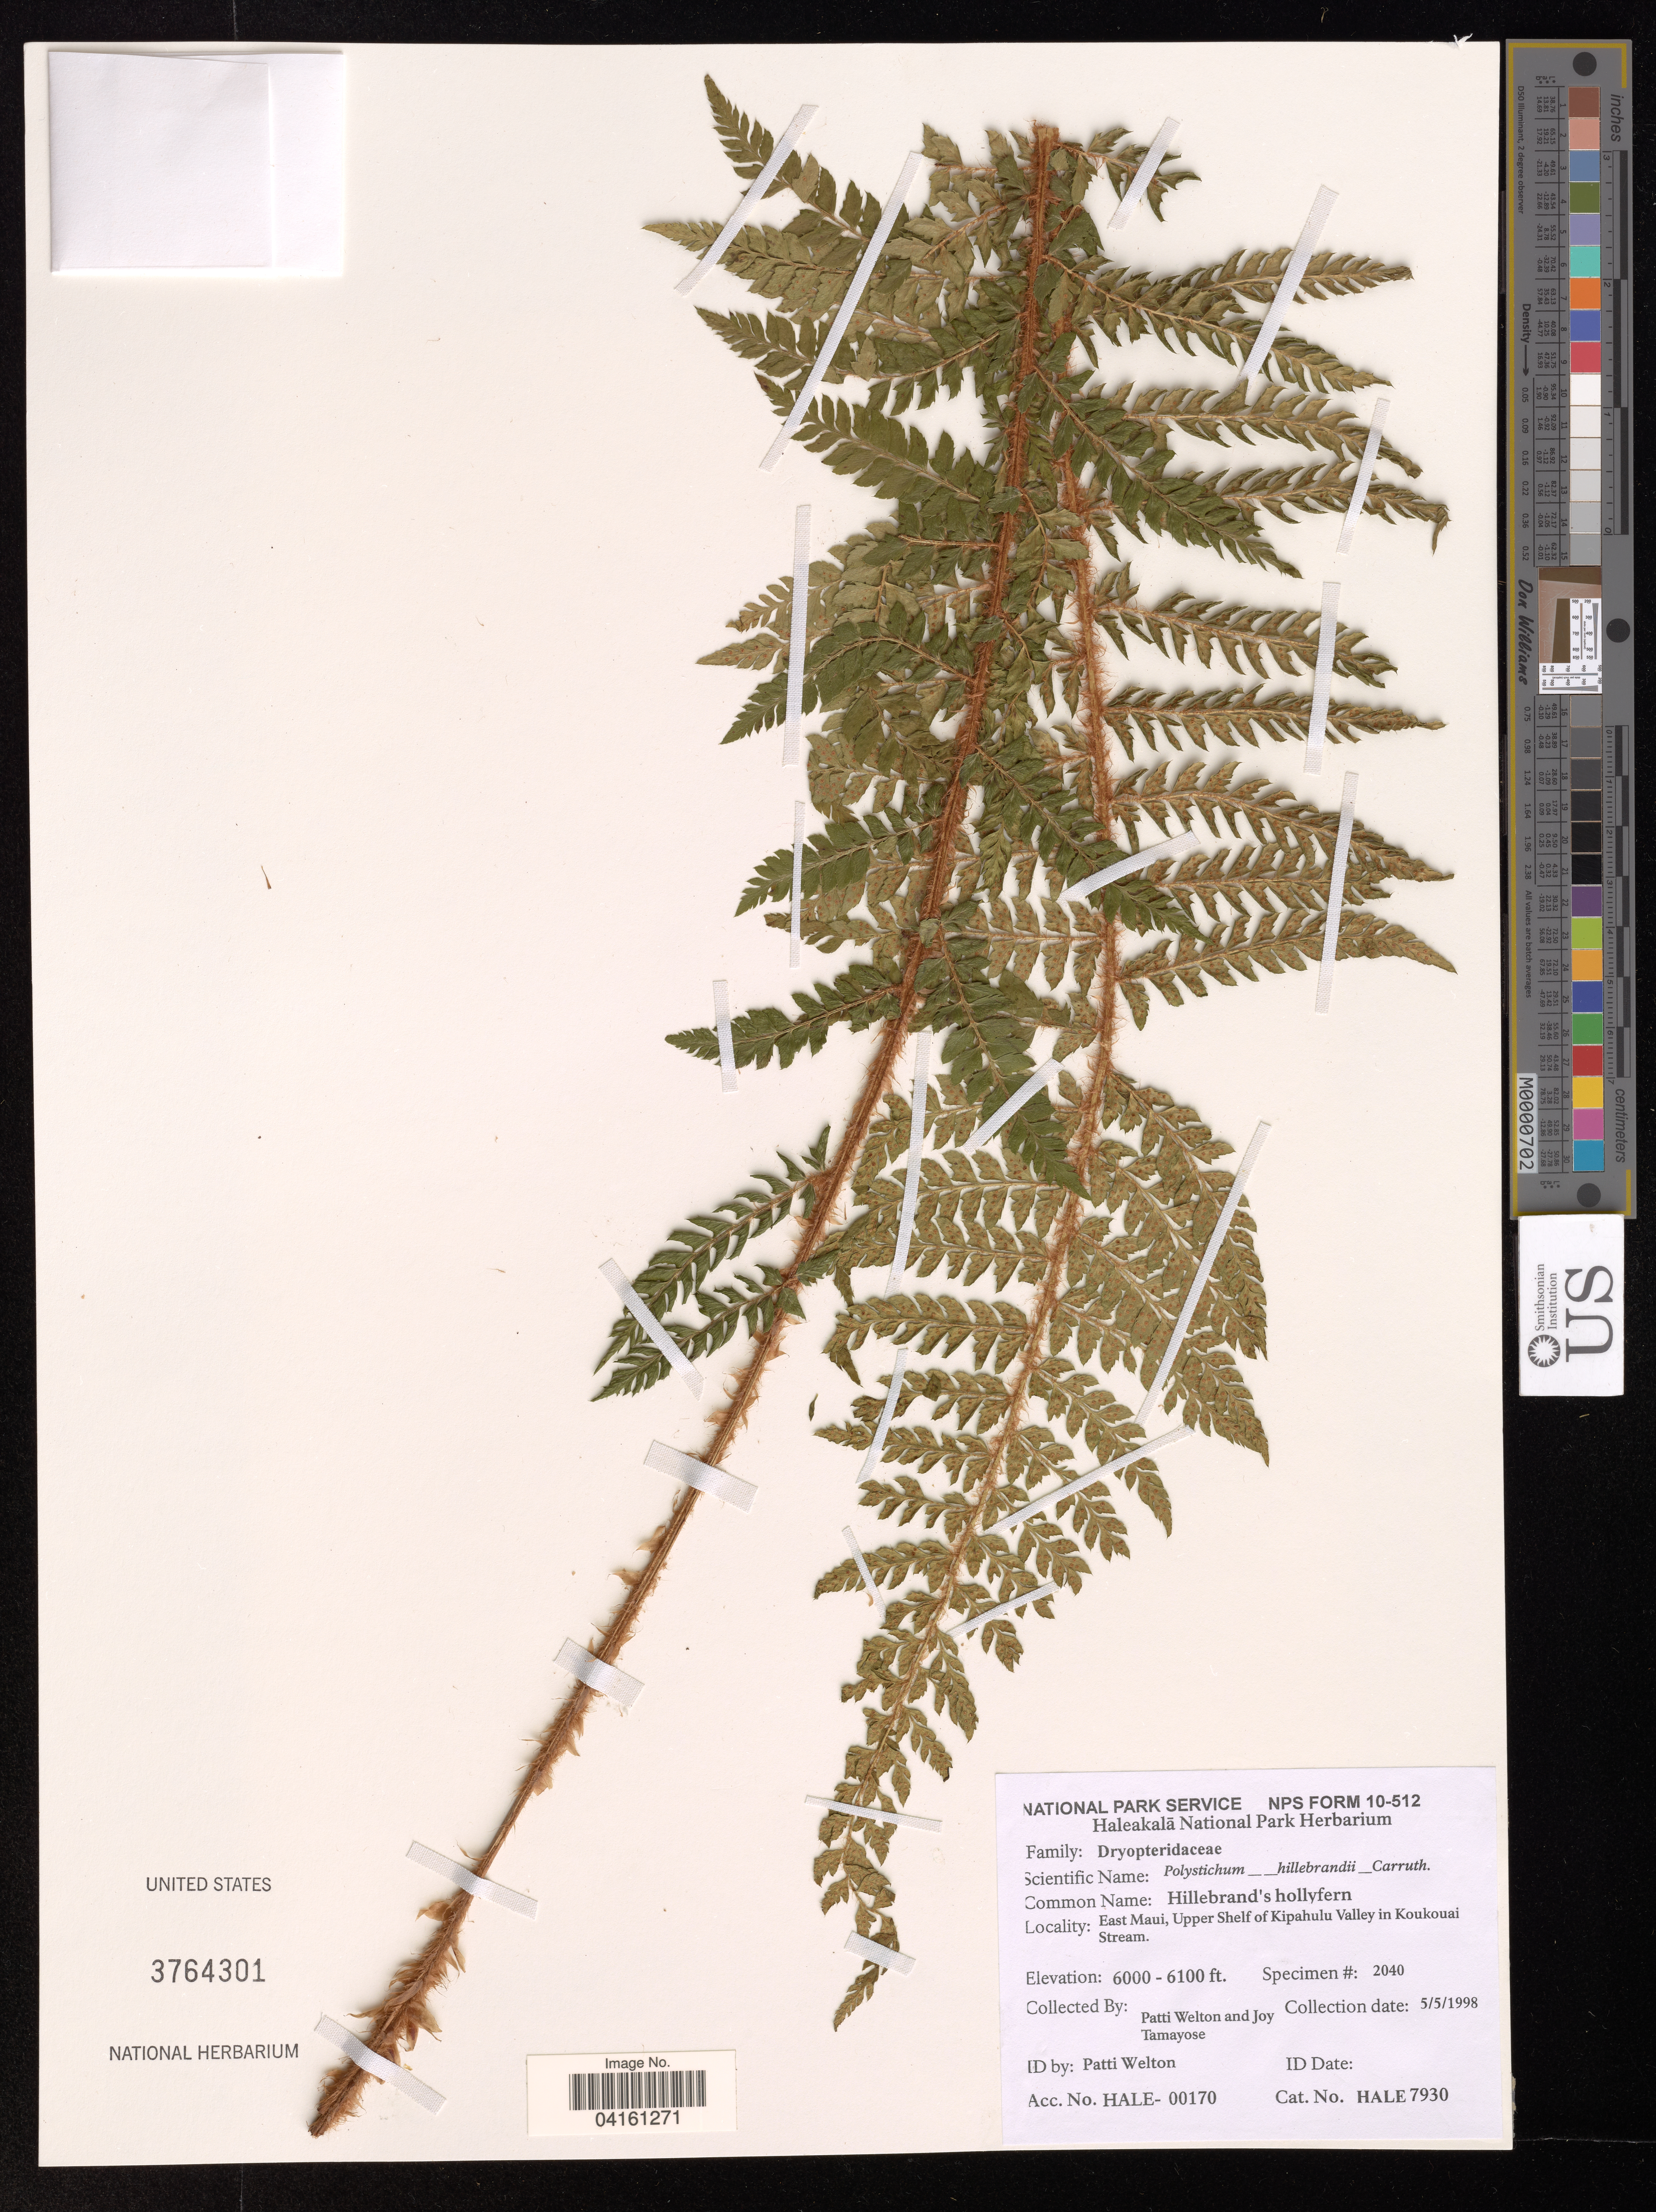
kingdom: Plantae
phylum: Tracheophyta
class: Polypodiopsida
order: Polypodiales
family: Dryopteridaceae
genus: Polystichum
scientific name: Polystichum hillebrandii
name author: Carruth.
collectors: P. Welton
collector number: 2040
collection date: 1998-05-05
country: United States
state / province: Hawaii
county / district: Maui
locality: East Maui, Upper Shelf of Kipahulu Valley in Koukouai Stream.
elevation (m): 1829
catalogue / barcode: US 3764301